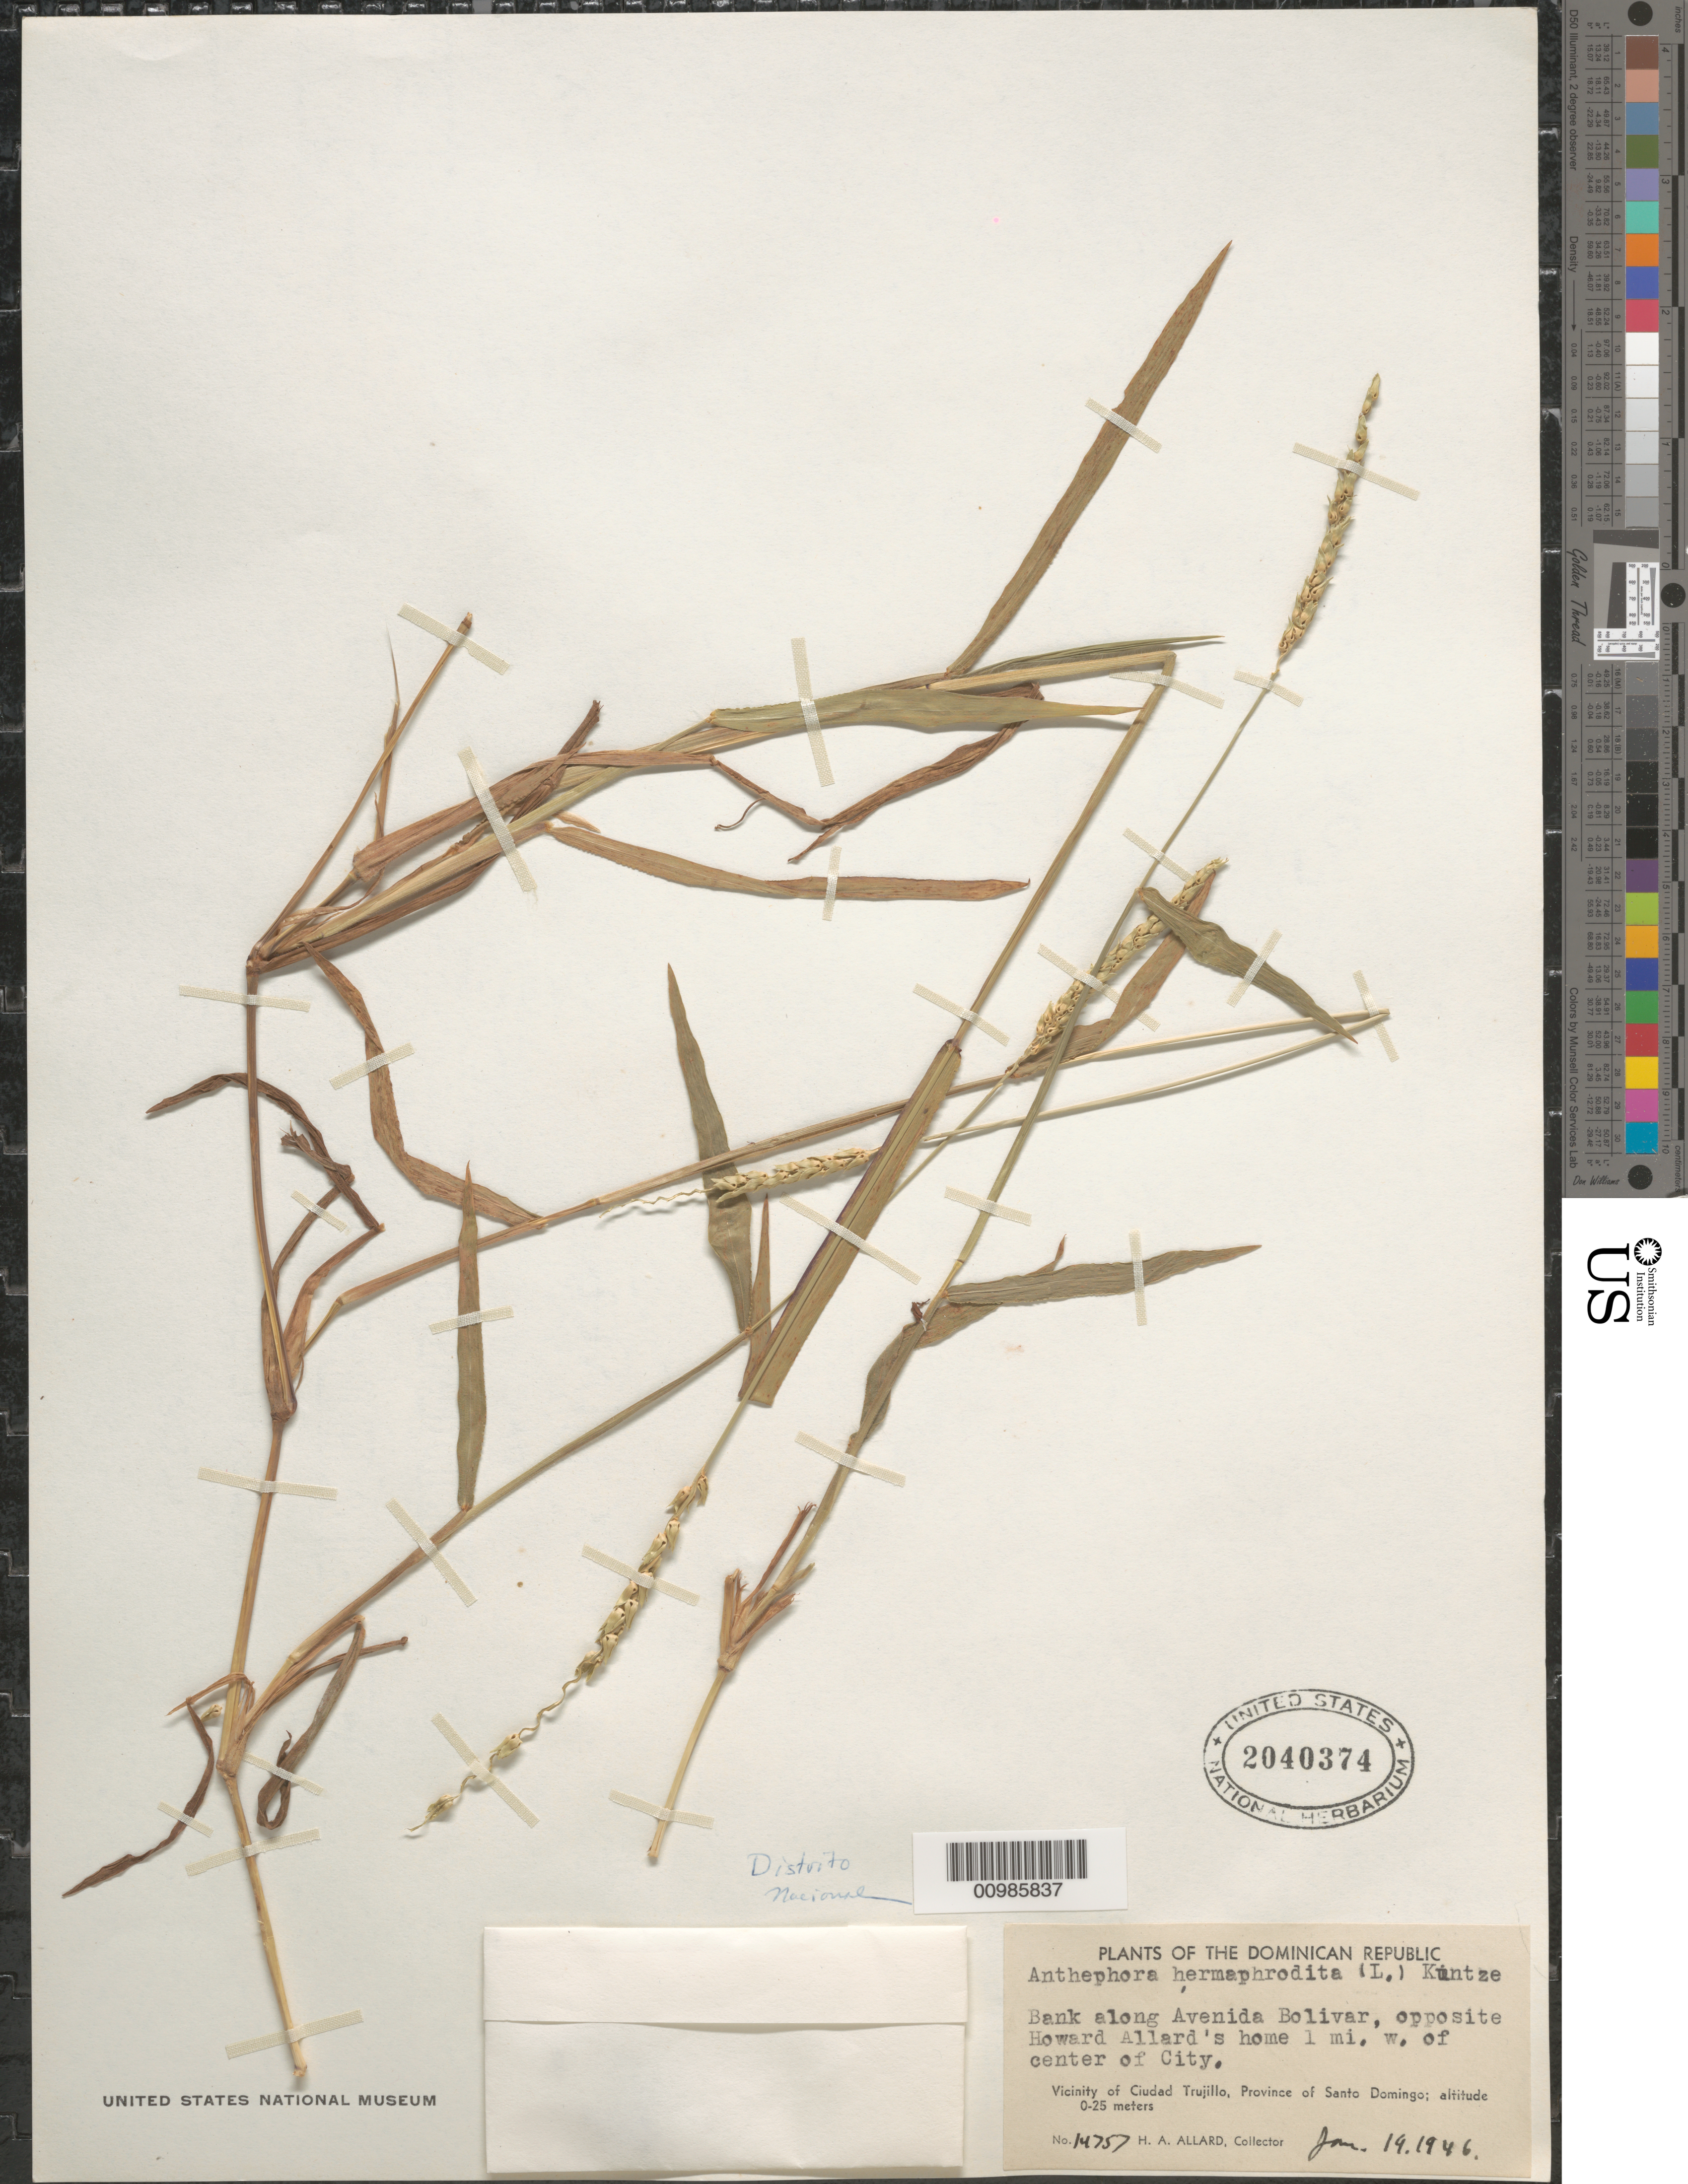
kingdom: Plantae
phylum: Tracheophyta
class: Liliopsida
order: Poales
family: Poaceae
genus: Anthephora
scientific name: Anthephora hermaphrodita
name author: (L.) Kuntze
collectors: H. A. Allard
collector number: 14757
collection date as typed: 19 Jan 1946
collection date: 1946-01-19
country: Dominican Republic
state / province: Distrito Nacional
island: Hispaniola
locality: Vicinity of Ciudad Trujillo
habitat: on bank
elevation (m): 0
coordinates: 0 N, 0 E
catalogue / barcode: US 2040374